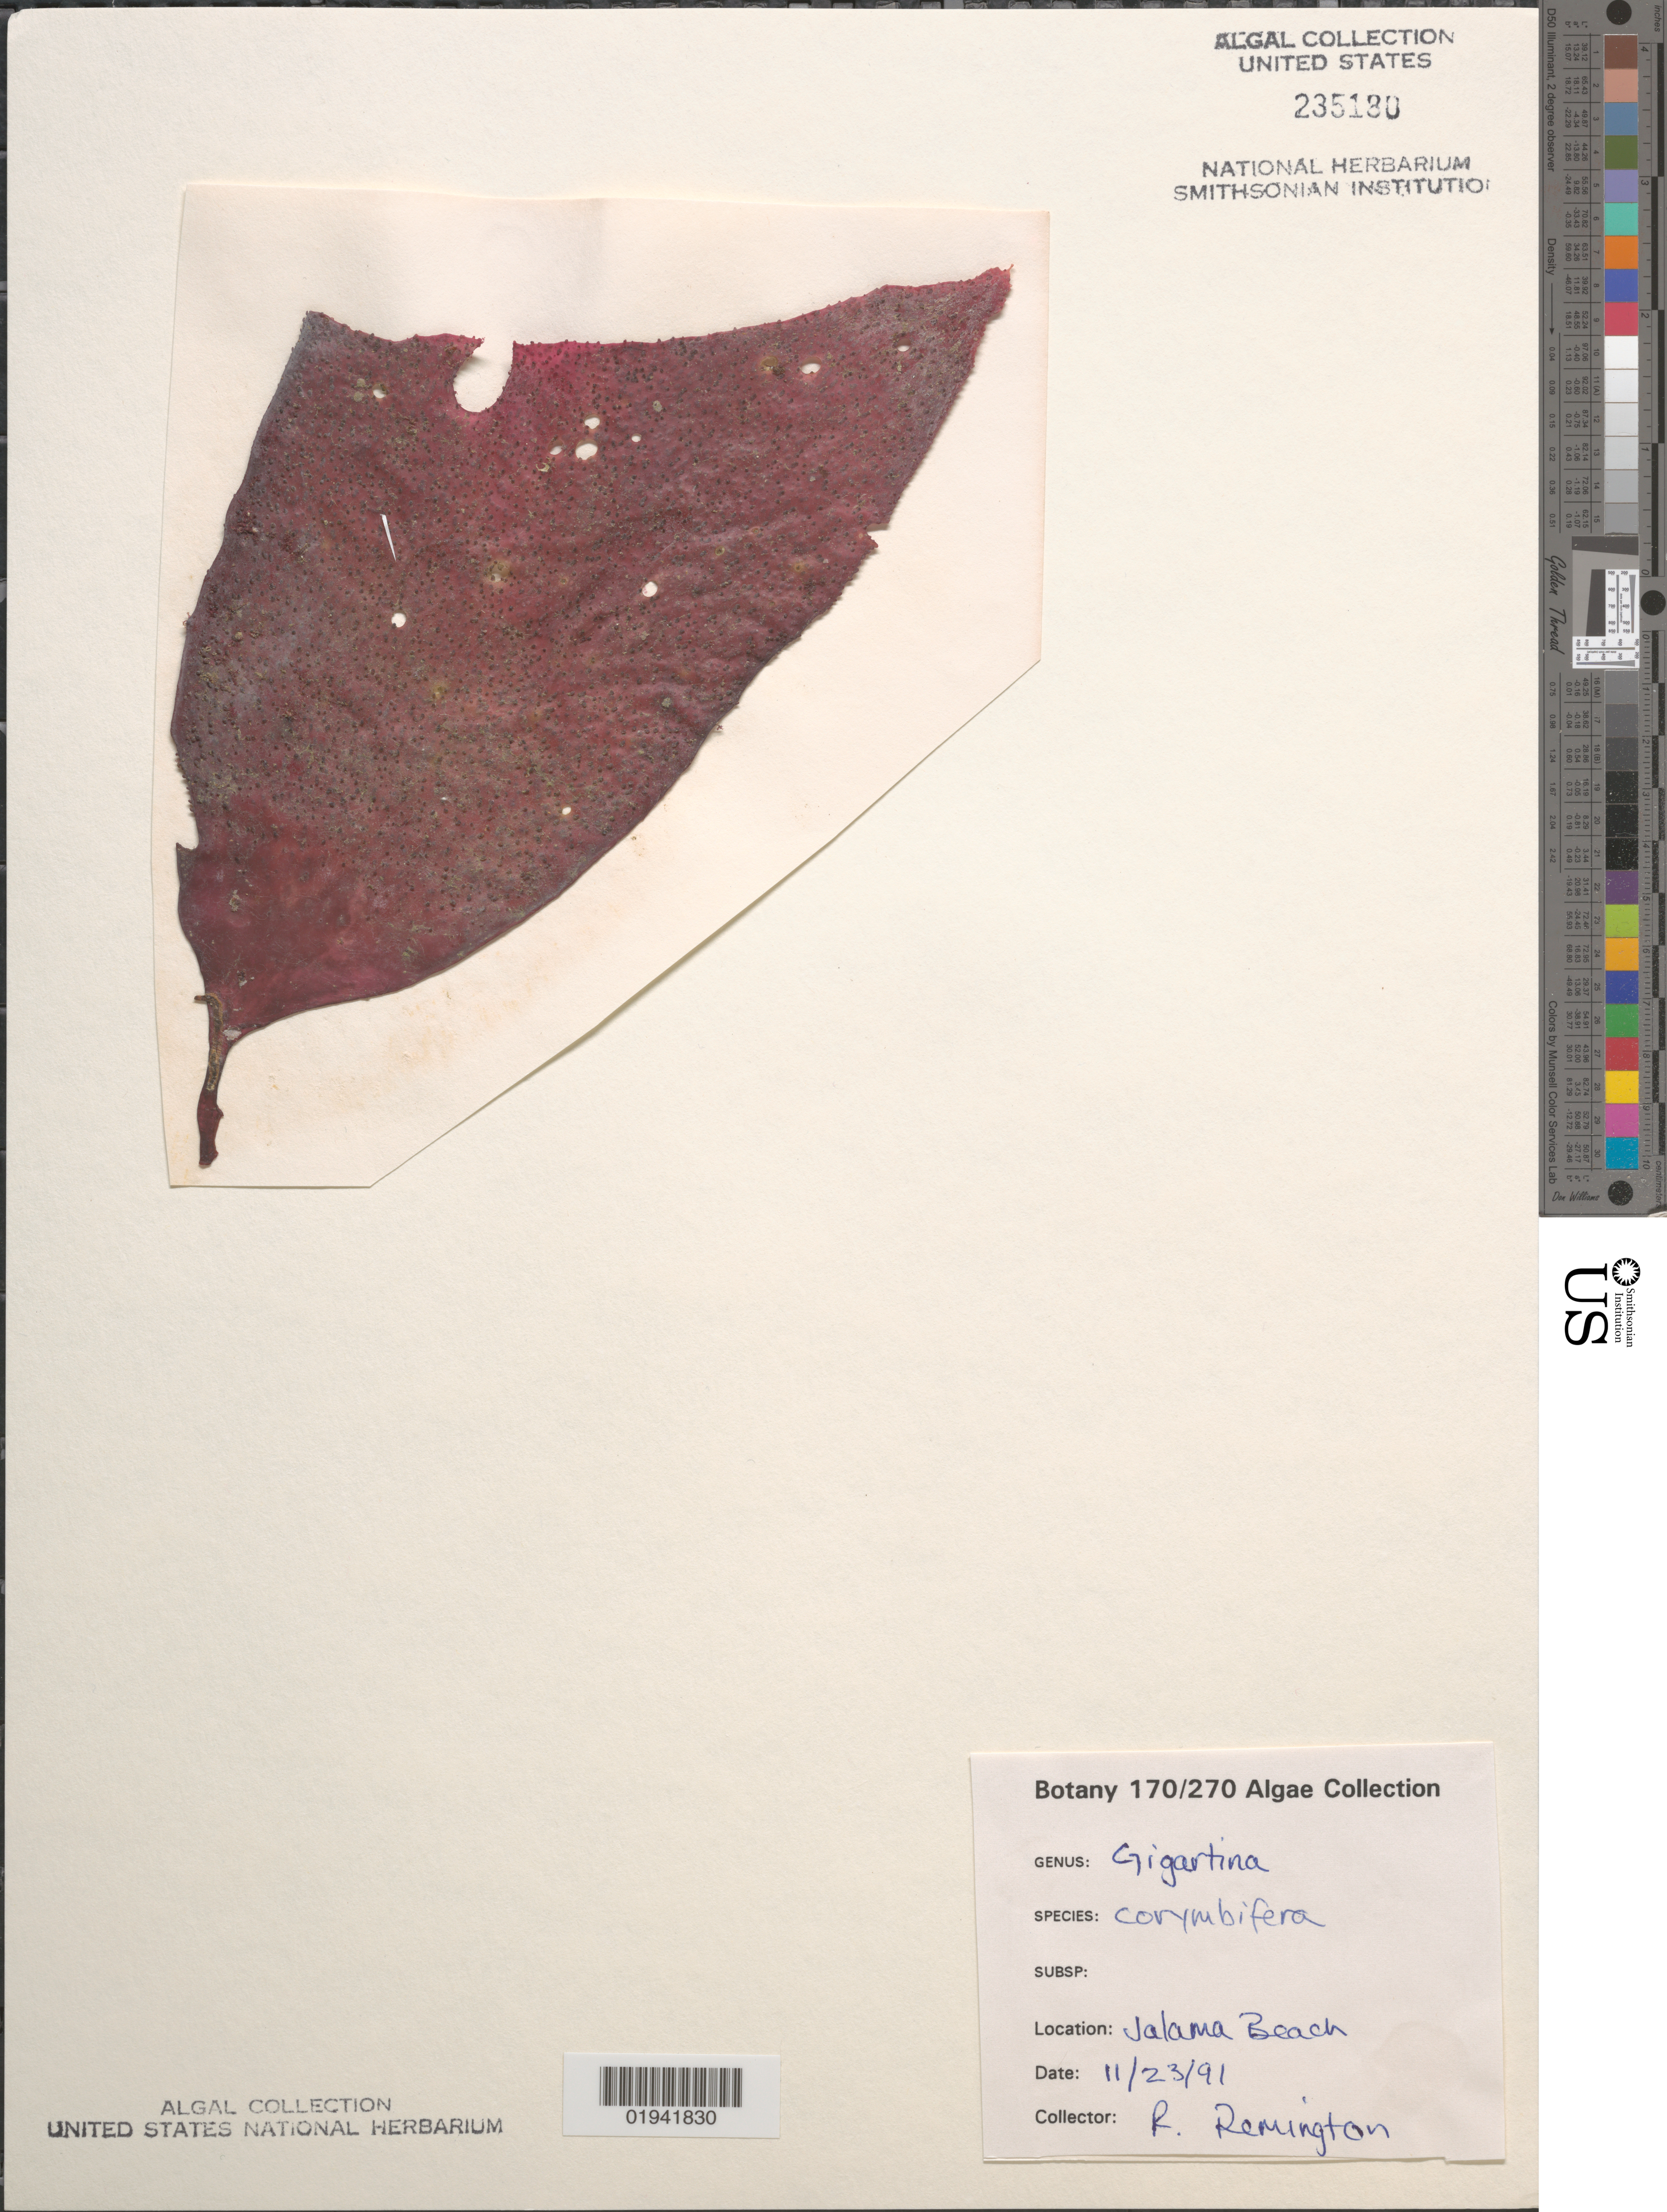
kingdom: Plantae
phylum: Rhodophyta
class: Florideophyceae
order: Gigartinales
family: Gigartinaceae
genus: Chondracanthus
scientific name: Chondracanthus corymbiferus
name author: (Kütz.) Guiry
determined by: Algae name updating Project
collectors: R. Remington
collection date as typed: Transcribed d/m/y: 23/11/91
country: United States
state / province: California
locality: Jalama Beach.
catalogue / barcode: US 235180